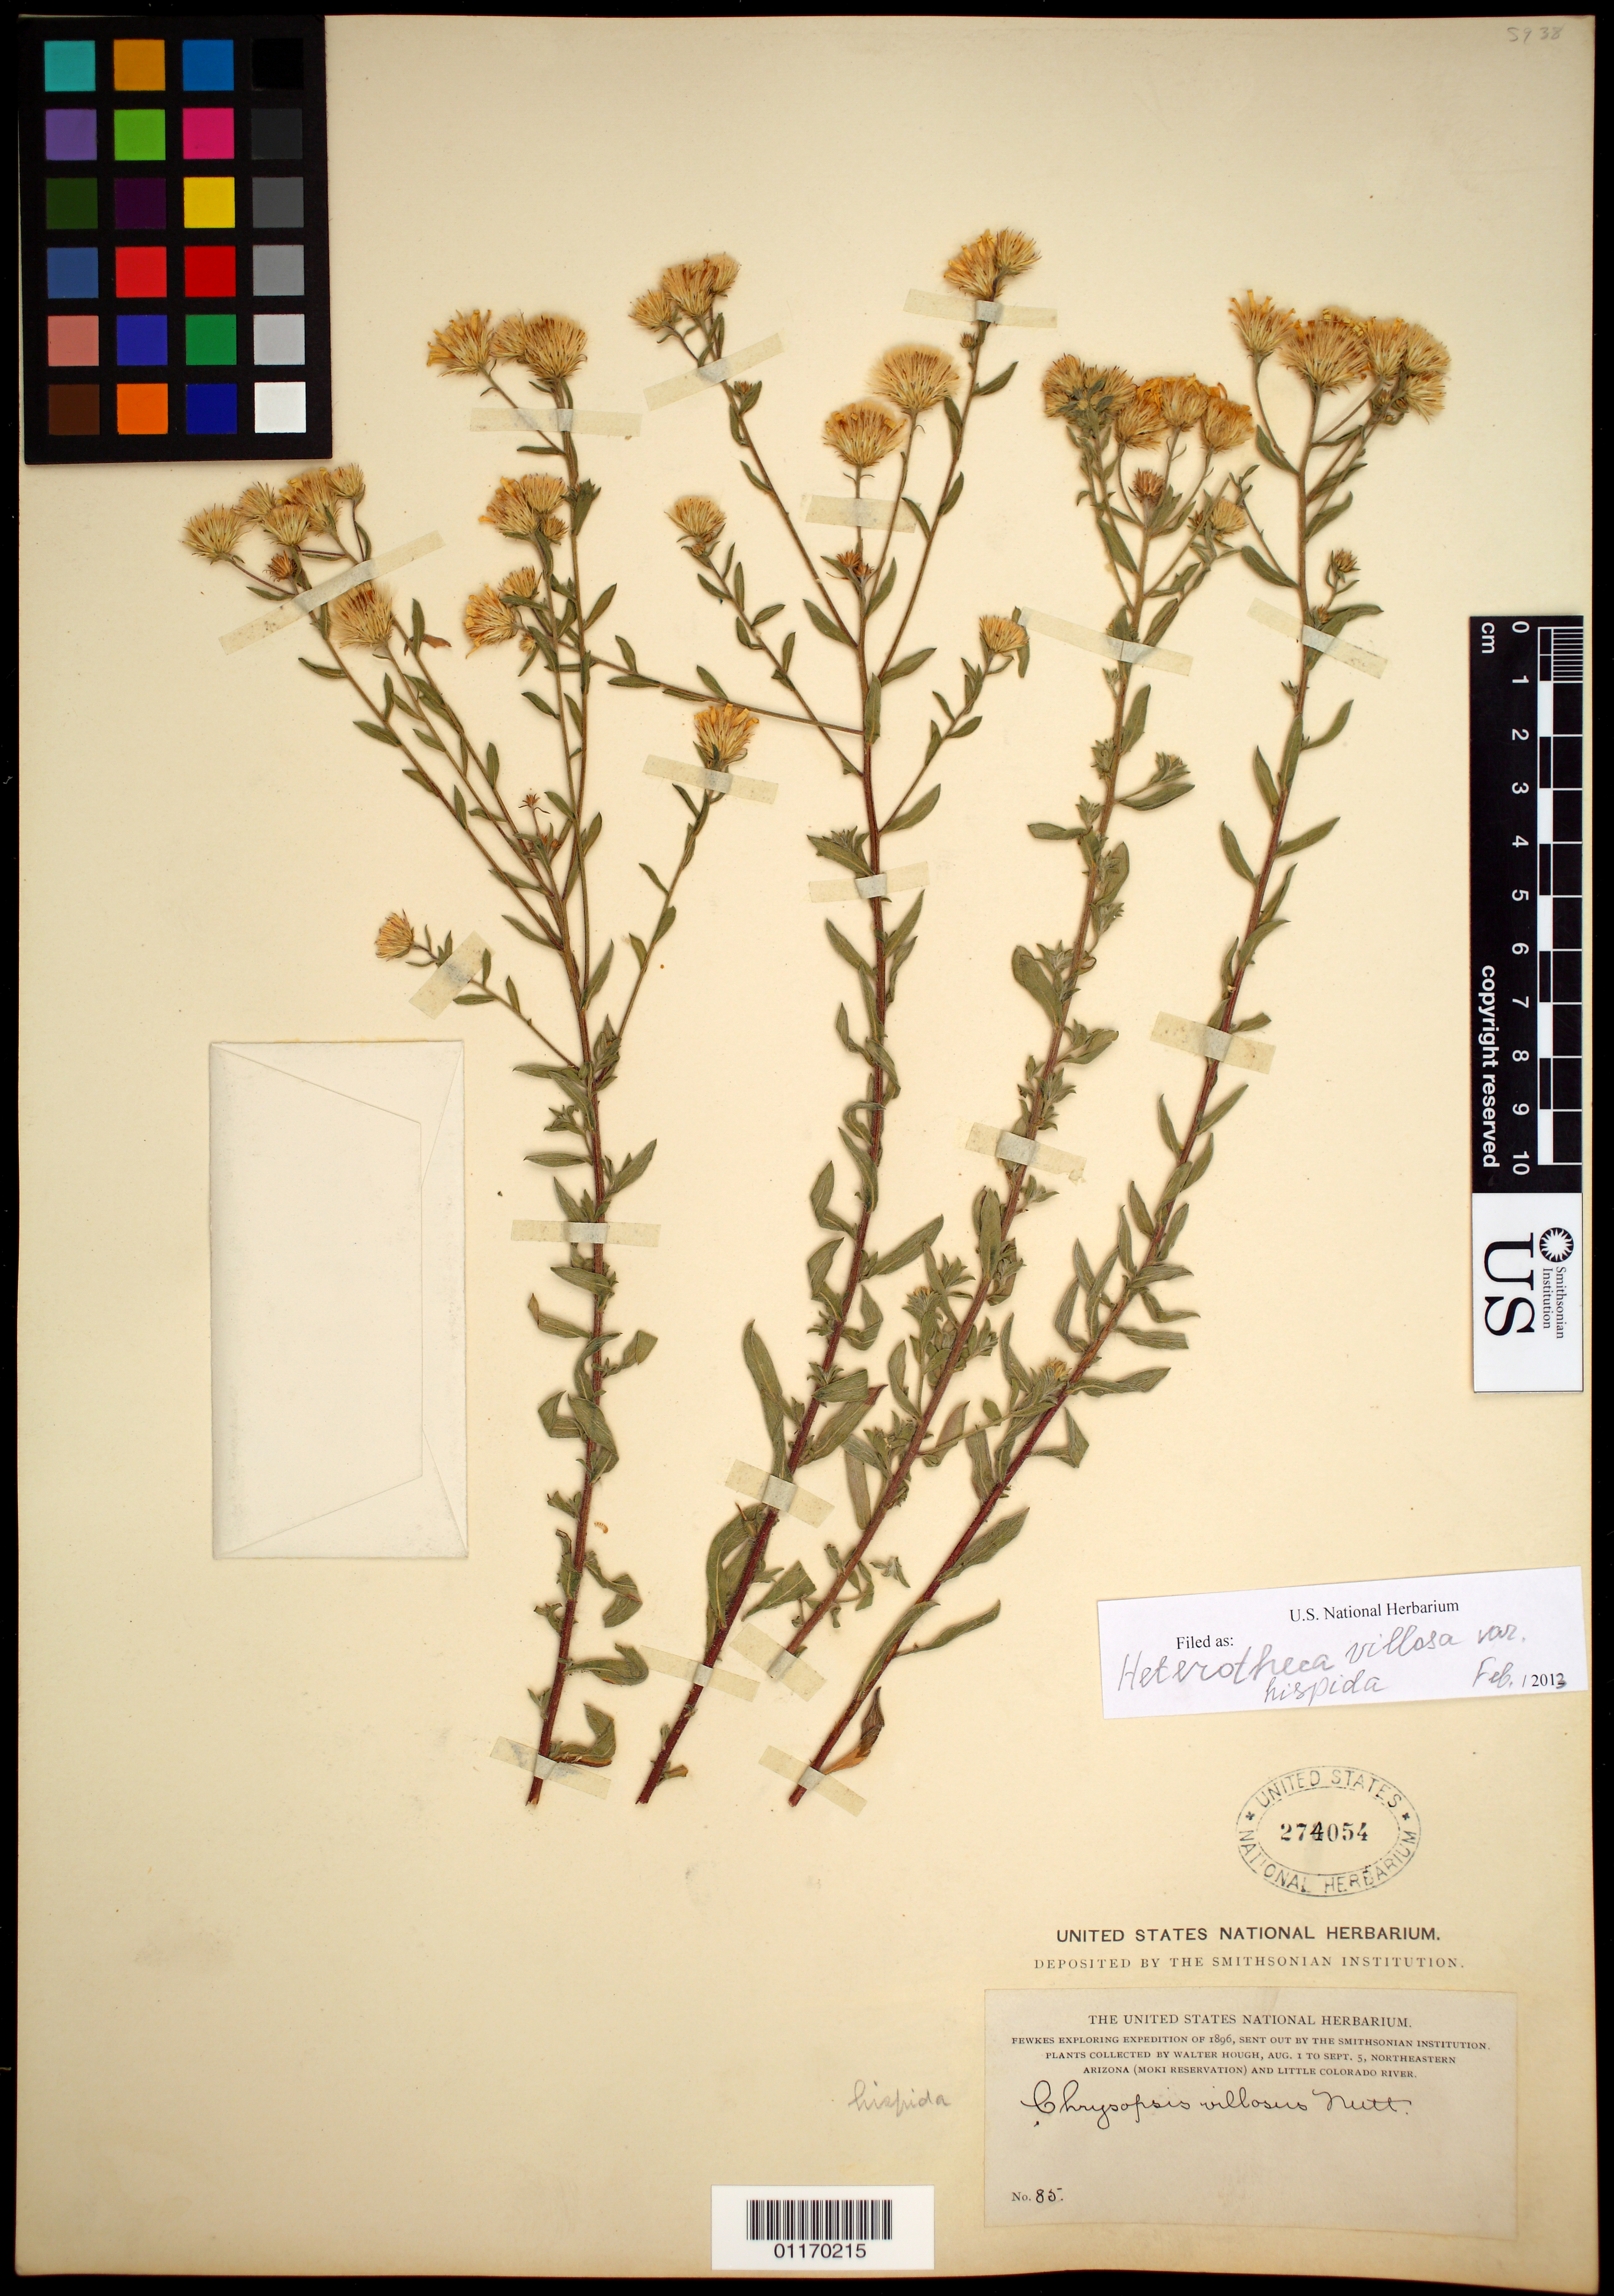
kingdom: Plantae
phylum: Tracheophyta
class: Magnoliopsida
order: Asterales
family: Asteraceae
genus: Heterotheca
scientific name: Heterotheca villosa var. hispida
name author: (Hook.) V.L. Harms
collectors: W. Hough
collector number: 85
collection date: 1896-08-01/1896-09-05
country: United States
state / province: Arizona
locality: Moki Reservation and Little Colorado River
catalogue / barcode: US 274054